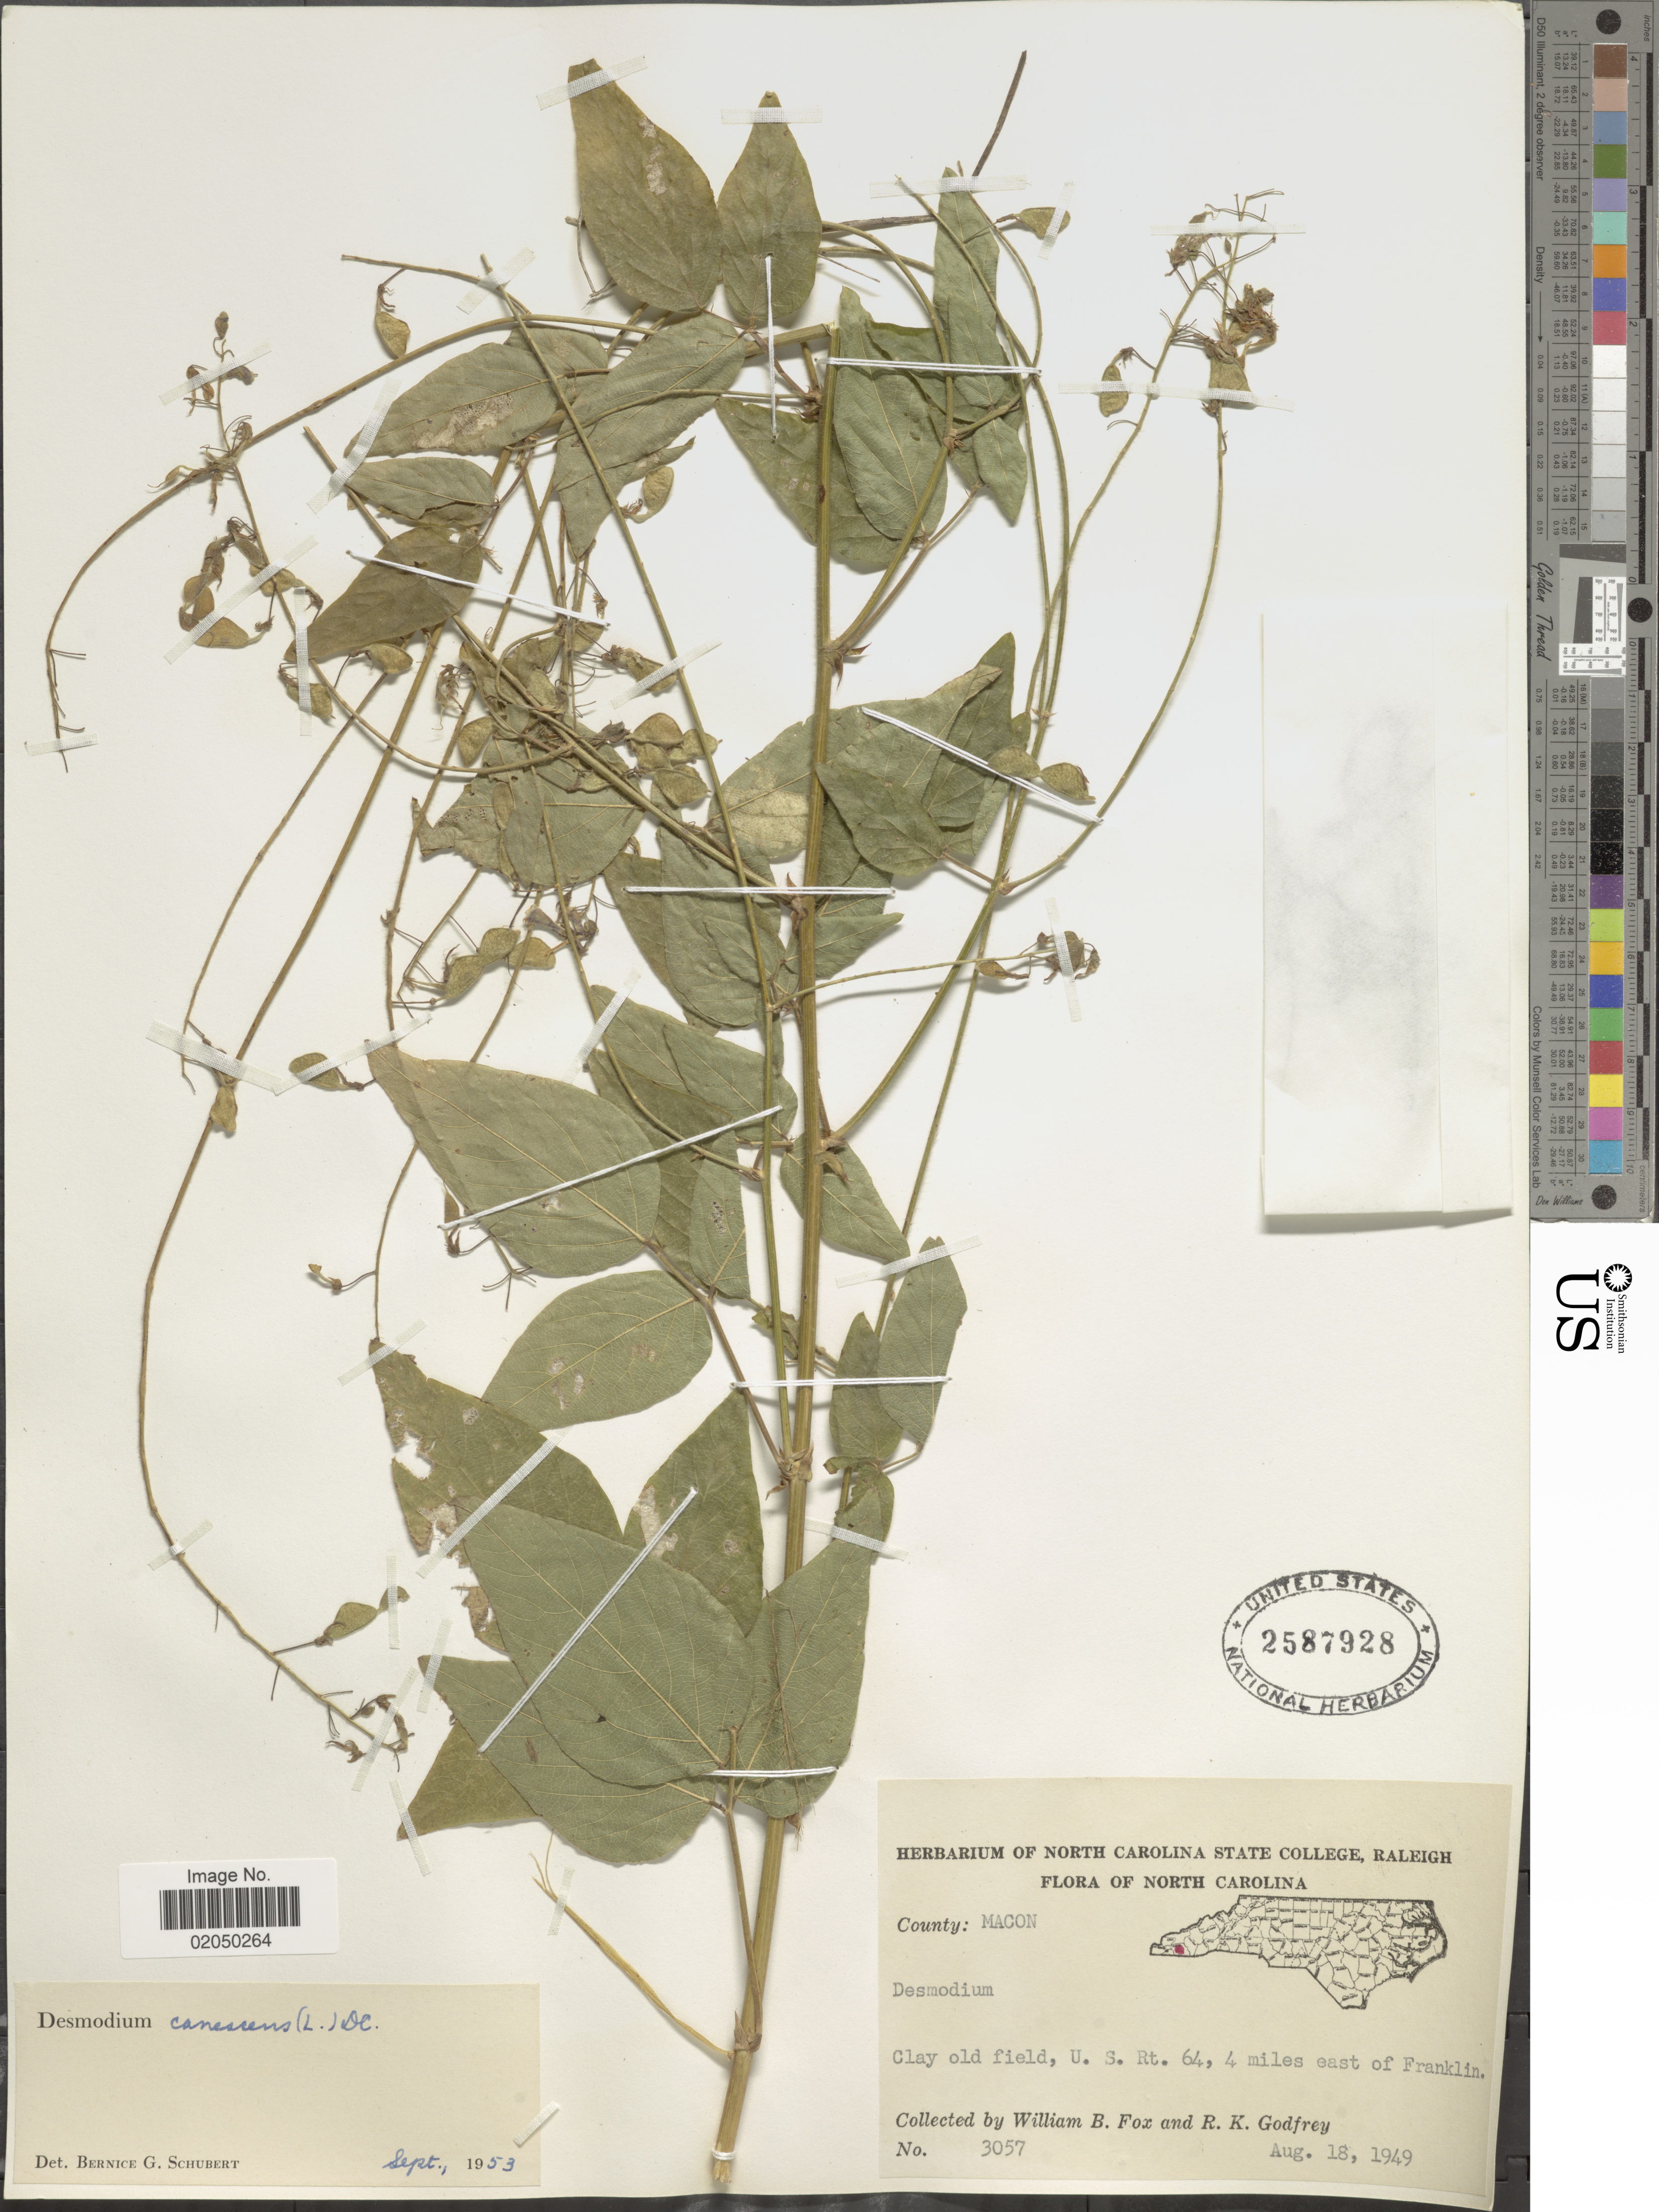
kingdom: Plantae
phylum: Tracheophyta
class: Magnoliopsida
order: Fabales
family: Fabaceae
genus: Desmodium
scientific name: Desmodium canescens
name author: (L.) DC.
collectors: W. B. Fox & R. K. Godfrey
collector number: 3057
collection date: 1949-08-18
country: United States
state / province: North Carolina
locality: County: Macon, U.S. Rt 64, 4 miles east of Franklin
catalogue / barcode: US 2587928